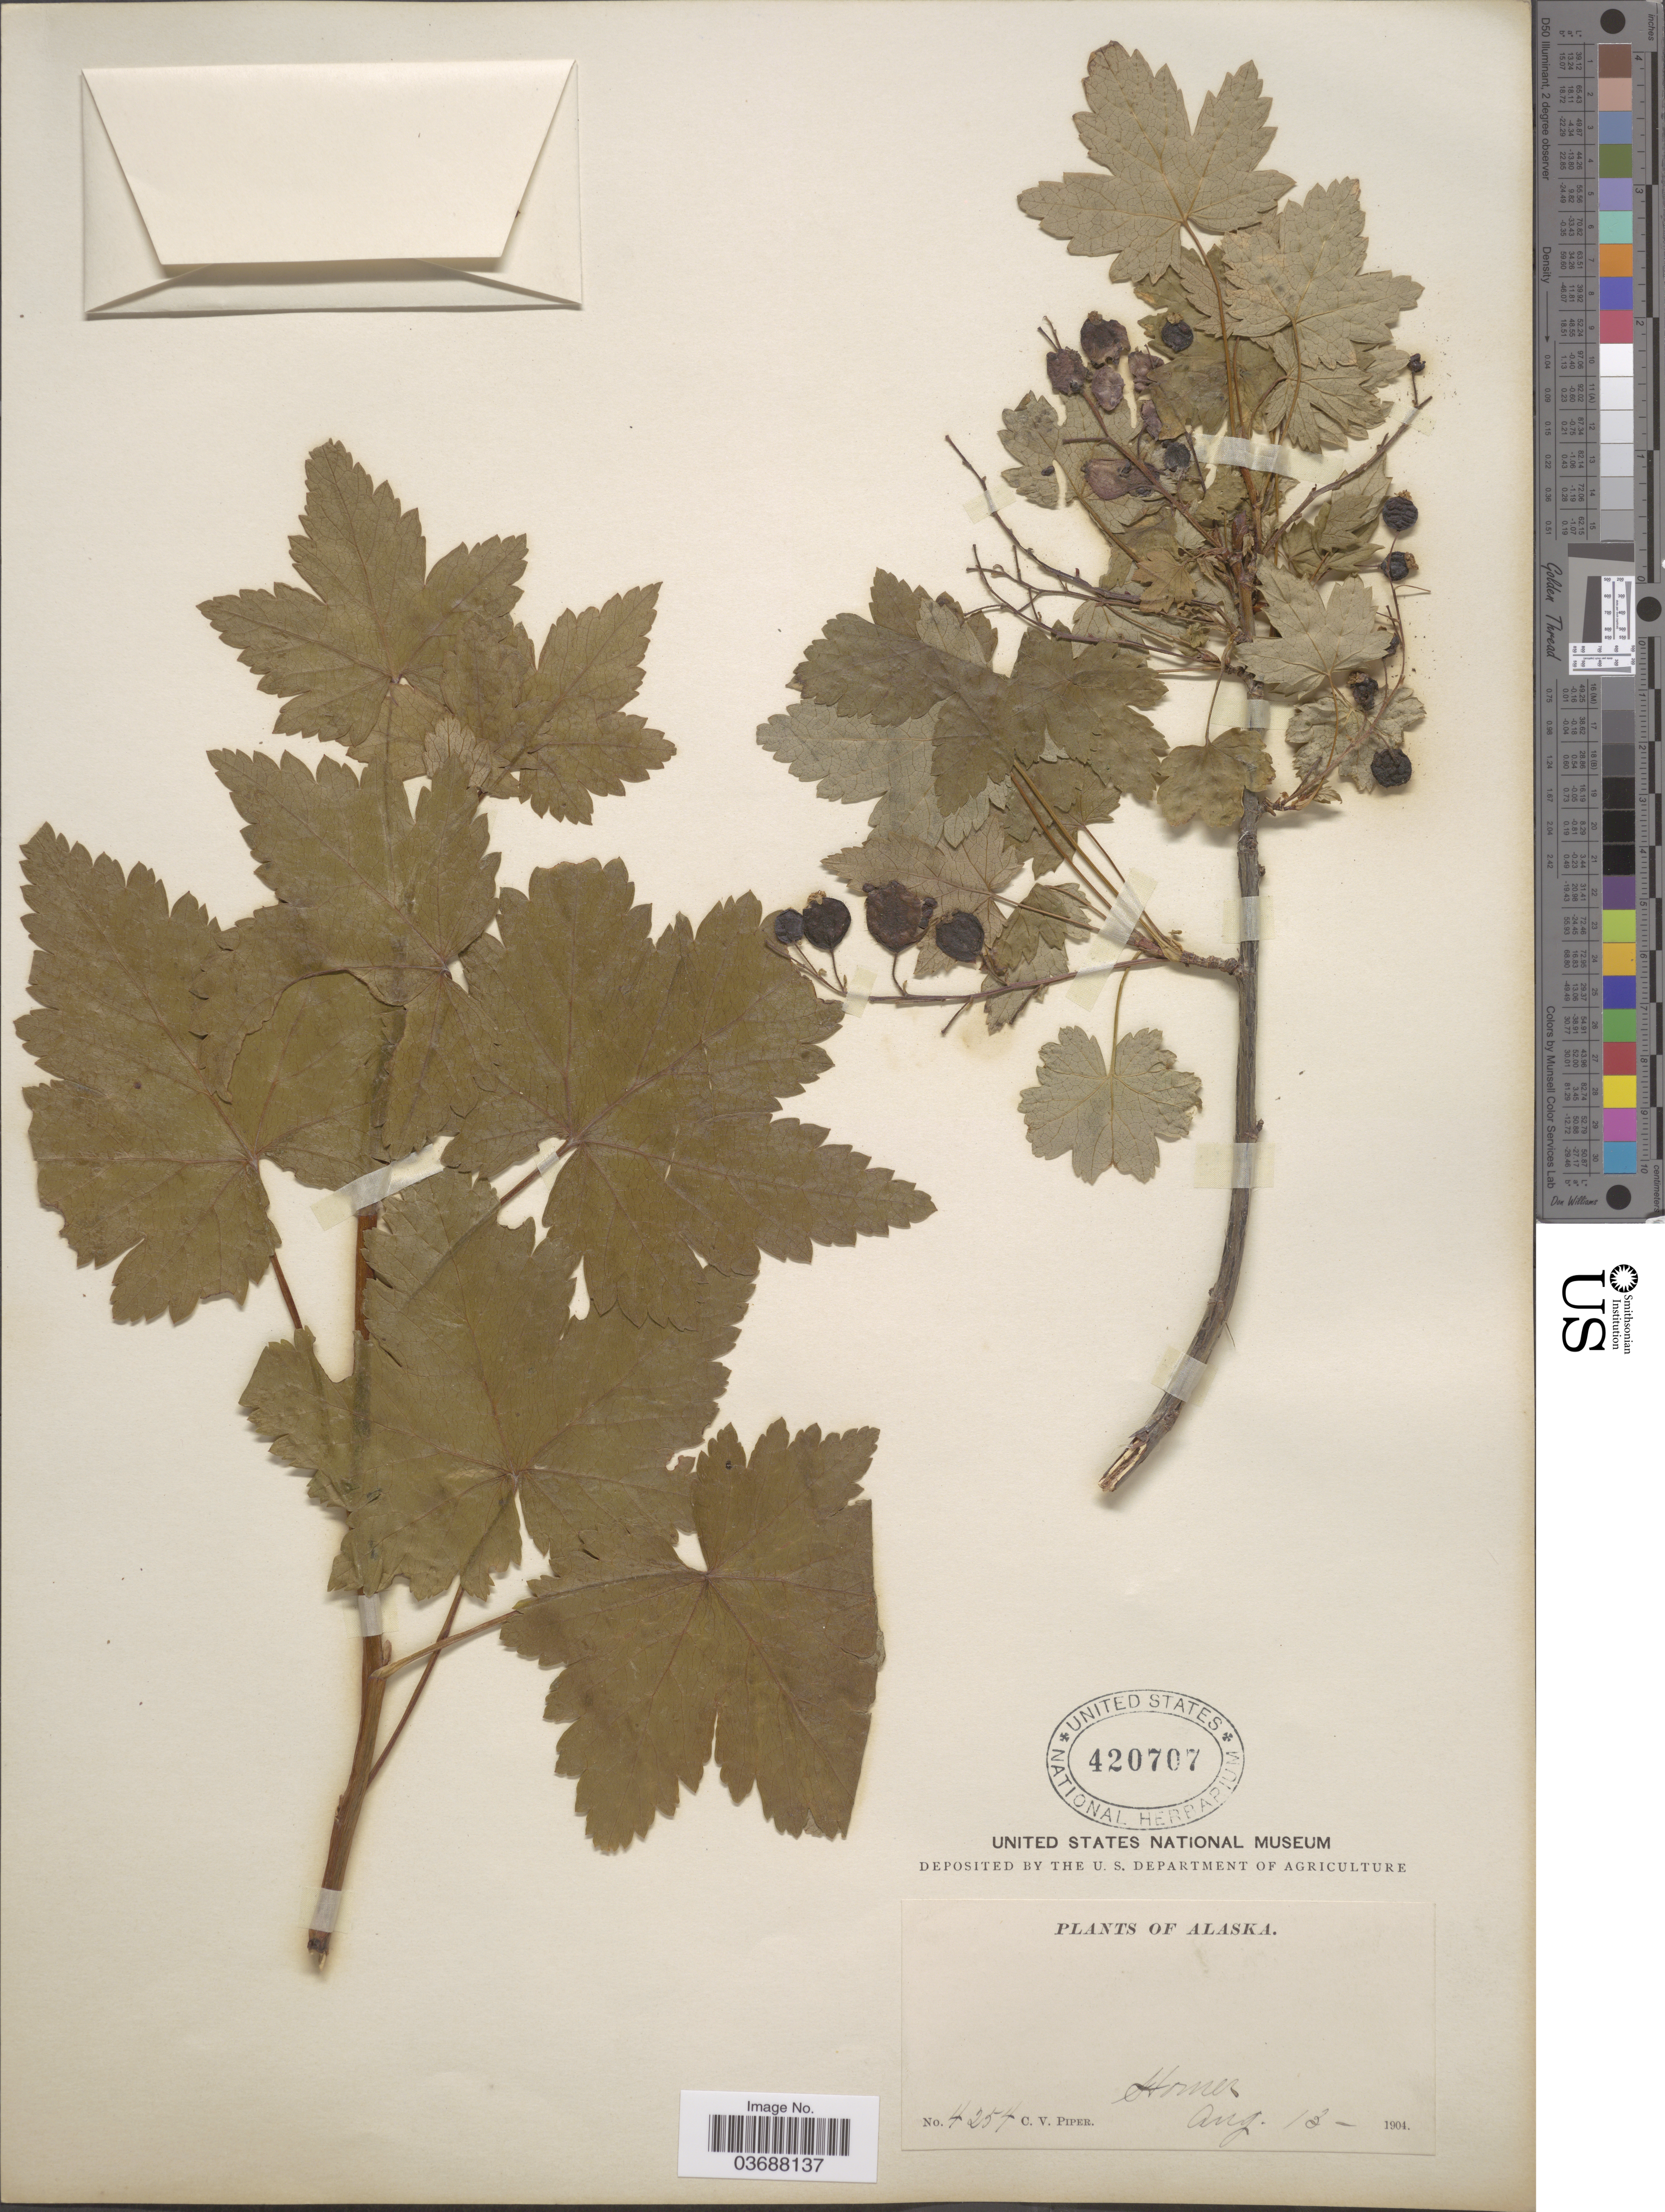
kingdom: Plantae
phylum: Tracheophyta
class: Magnoliopsida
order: Saxifragales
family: Grossulariaceae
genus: Ribes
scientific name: Ribes laxiflorum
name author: Pursh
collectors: C. V. Piper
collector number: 4254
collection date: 1904-08-13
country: United States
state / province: Alaska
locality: Homer.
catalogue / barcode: US 420707